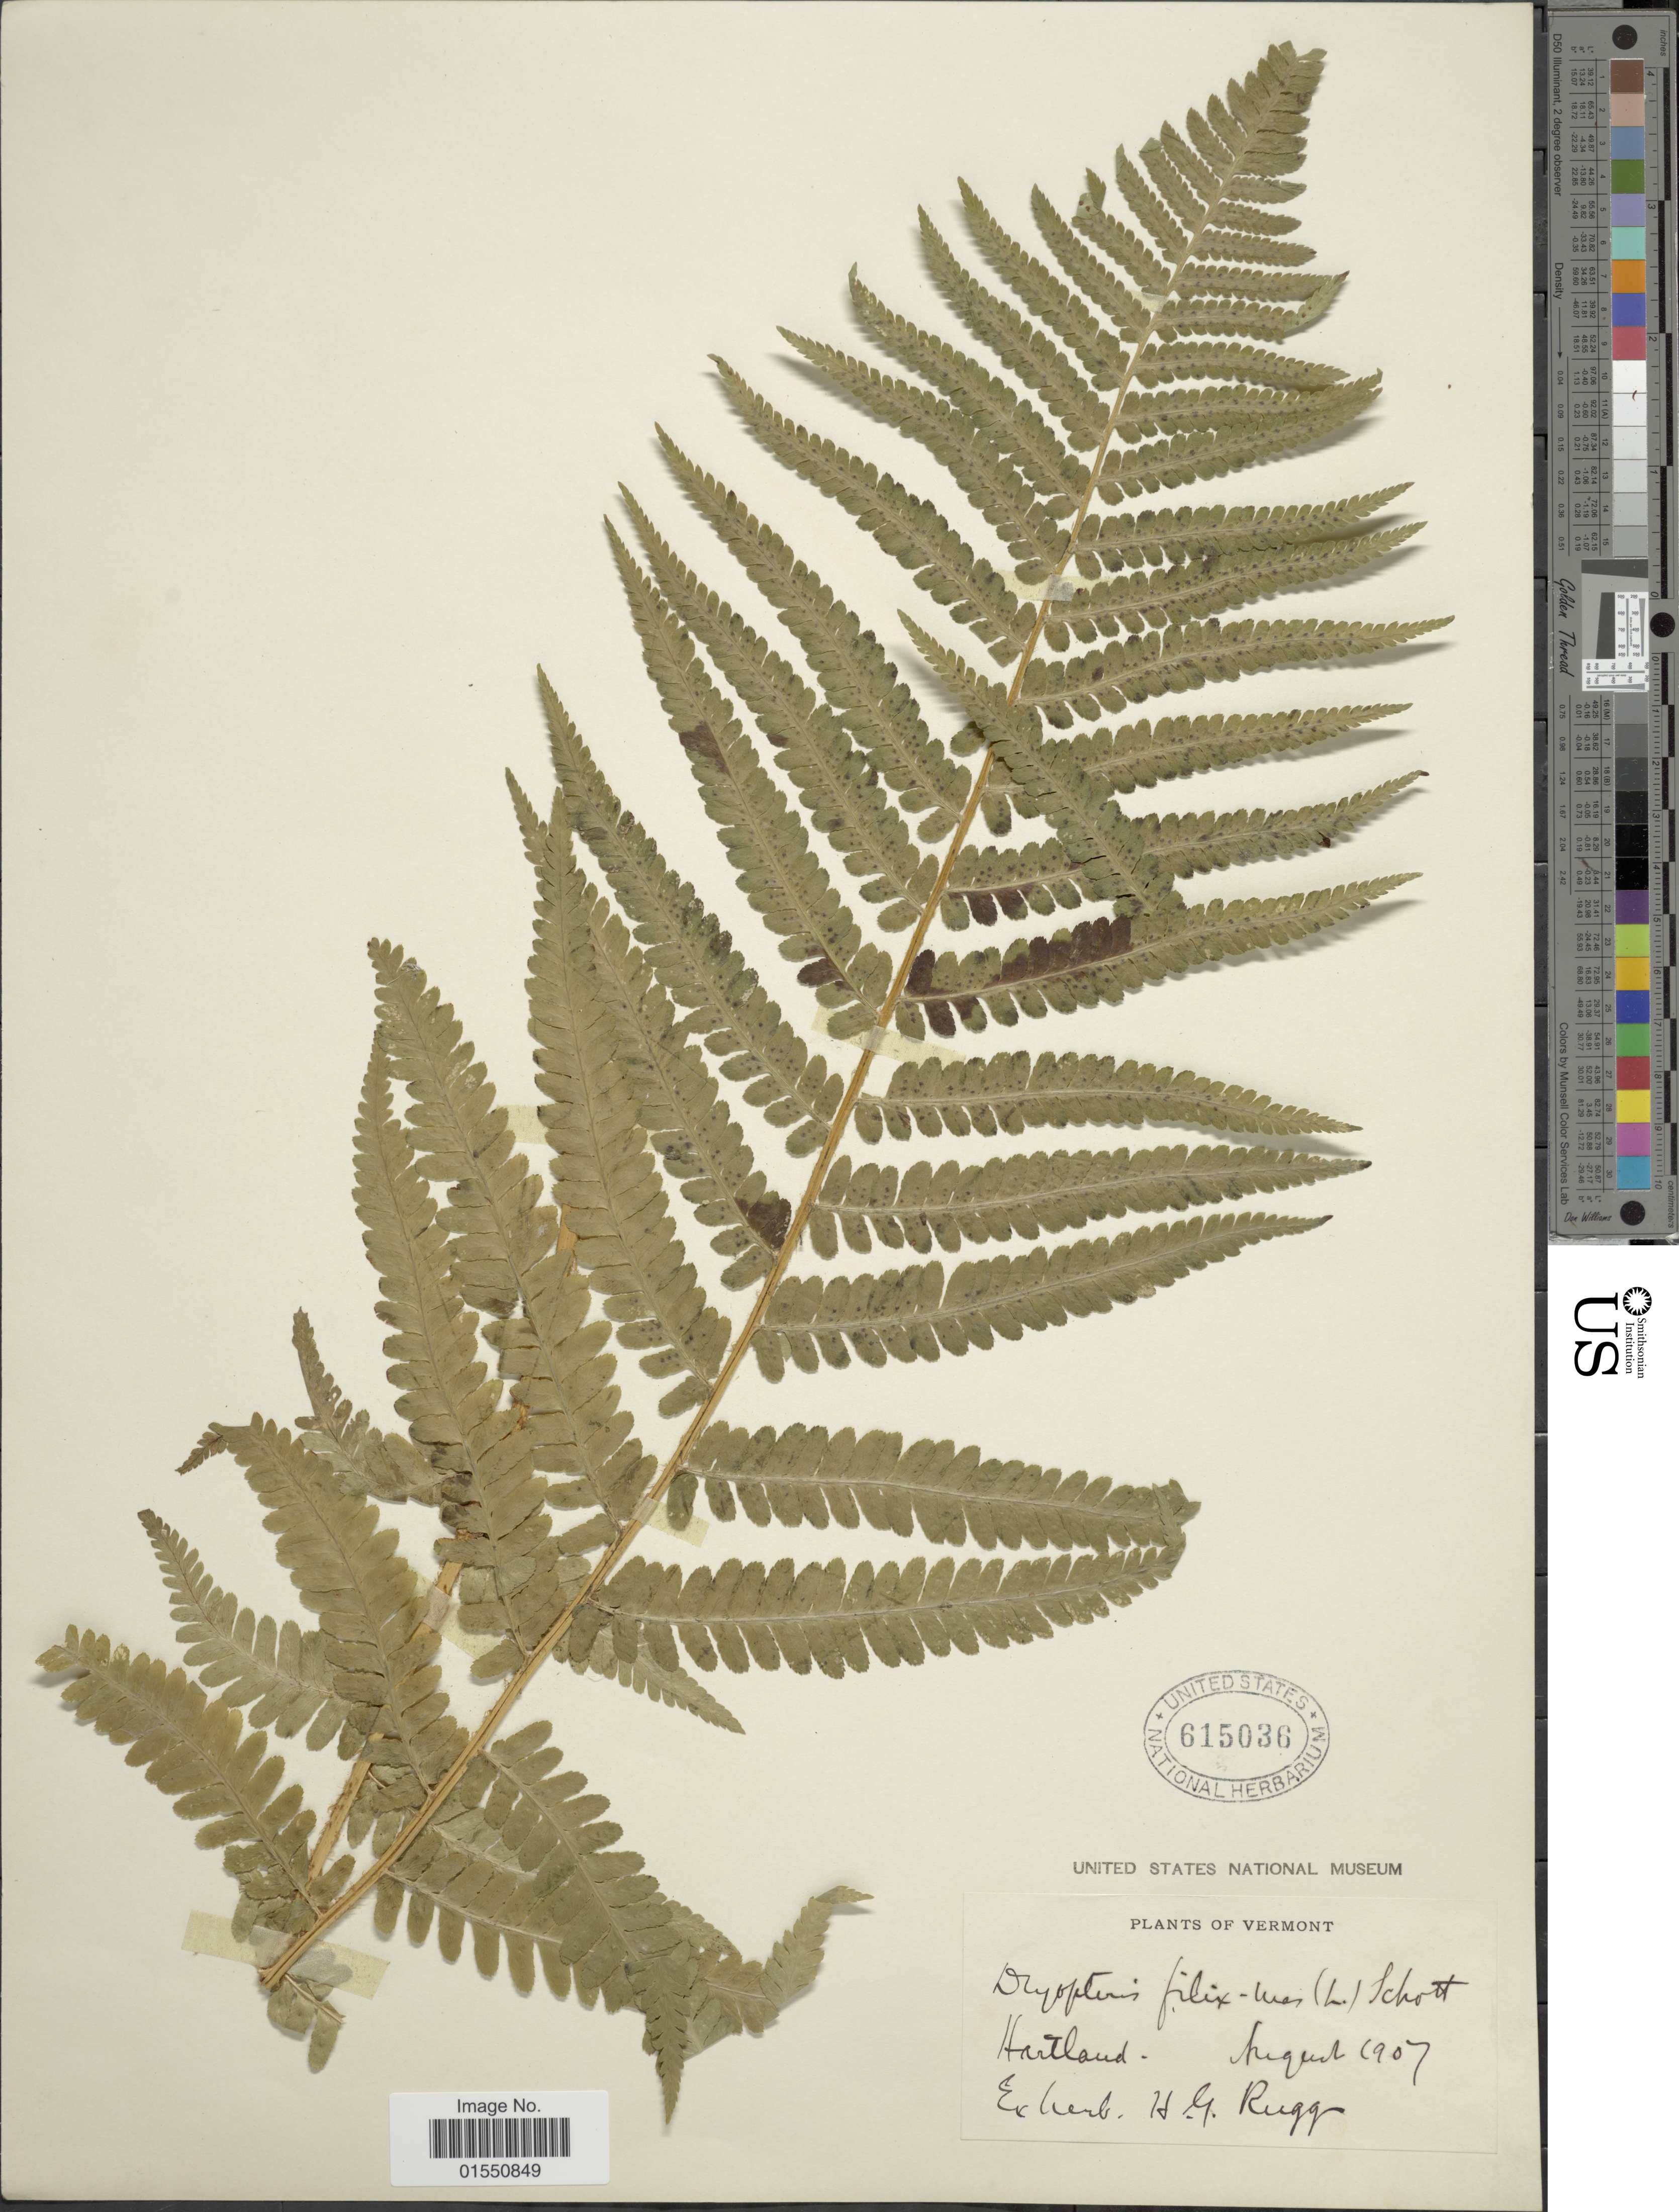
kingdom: Plantae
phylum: Tracheophyta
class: Polypodiopsida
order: Polypodiales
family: Dryopteridaceae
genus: Dryopteris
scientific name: Dryopteris filix-mas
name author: (L.) Schott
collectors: ex herb. Harold Goddard Rugg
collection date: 1907-08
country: United States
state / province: Vermont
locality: Hartland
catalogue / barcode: US 615036